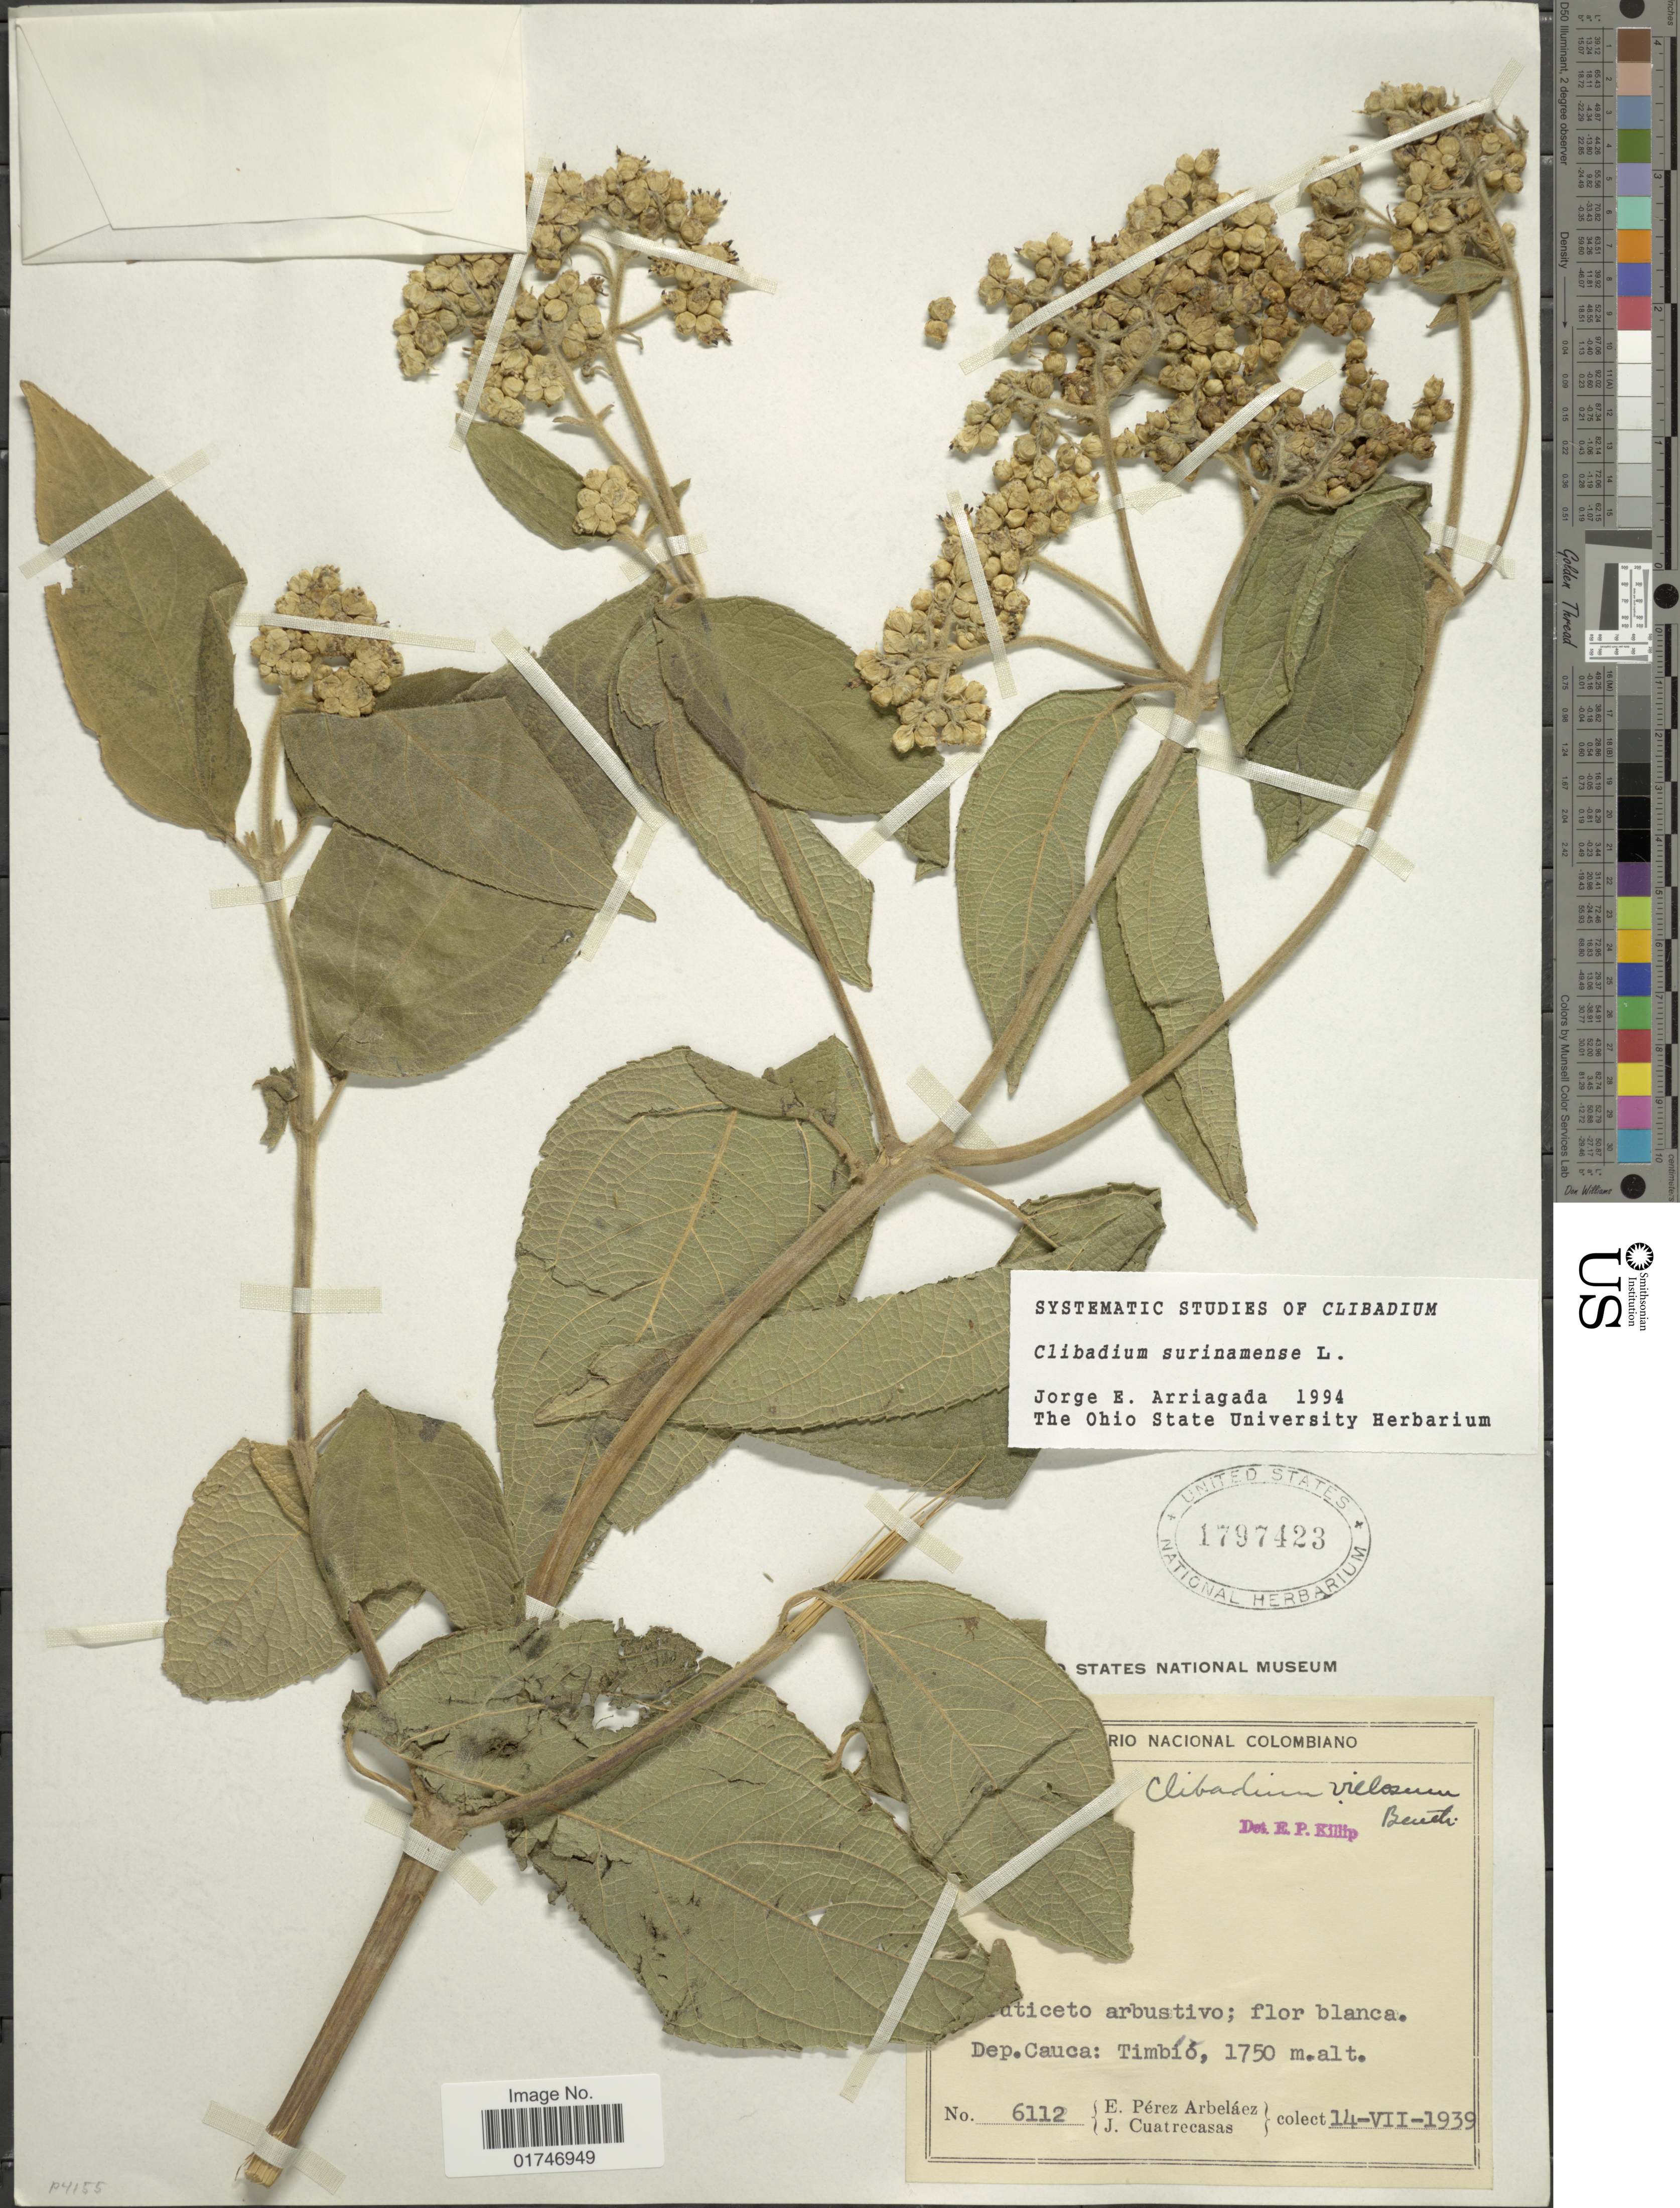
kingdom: Plantae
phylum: Tracheophyta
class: Magnoliopsida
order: Asterales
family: Asteraceae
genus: Clibadium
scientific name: Clibadium surinamense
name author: L.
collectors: E. Pérez Arbeláez & J. Cuatrecasas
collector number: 6112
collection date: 1939-07-14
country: Colombia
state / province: Cauca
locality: Dep. Cauca: Timbío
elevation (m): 1750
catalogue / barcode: US 1797423